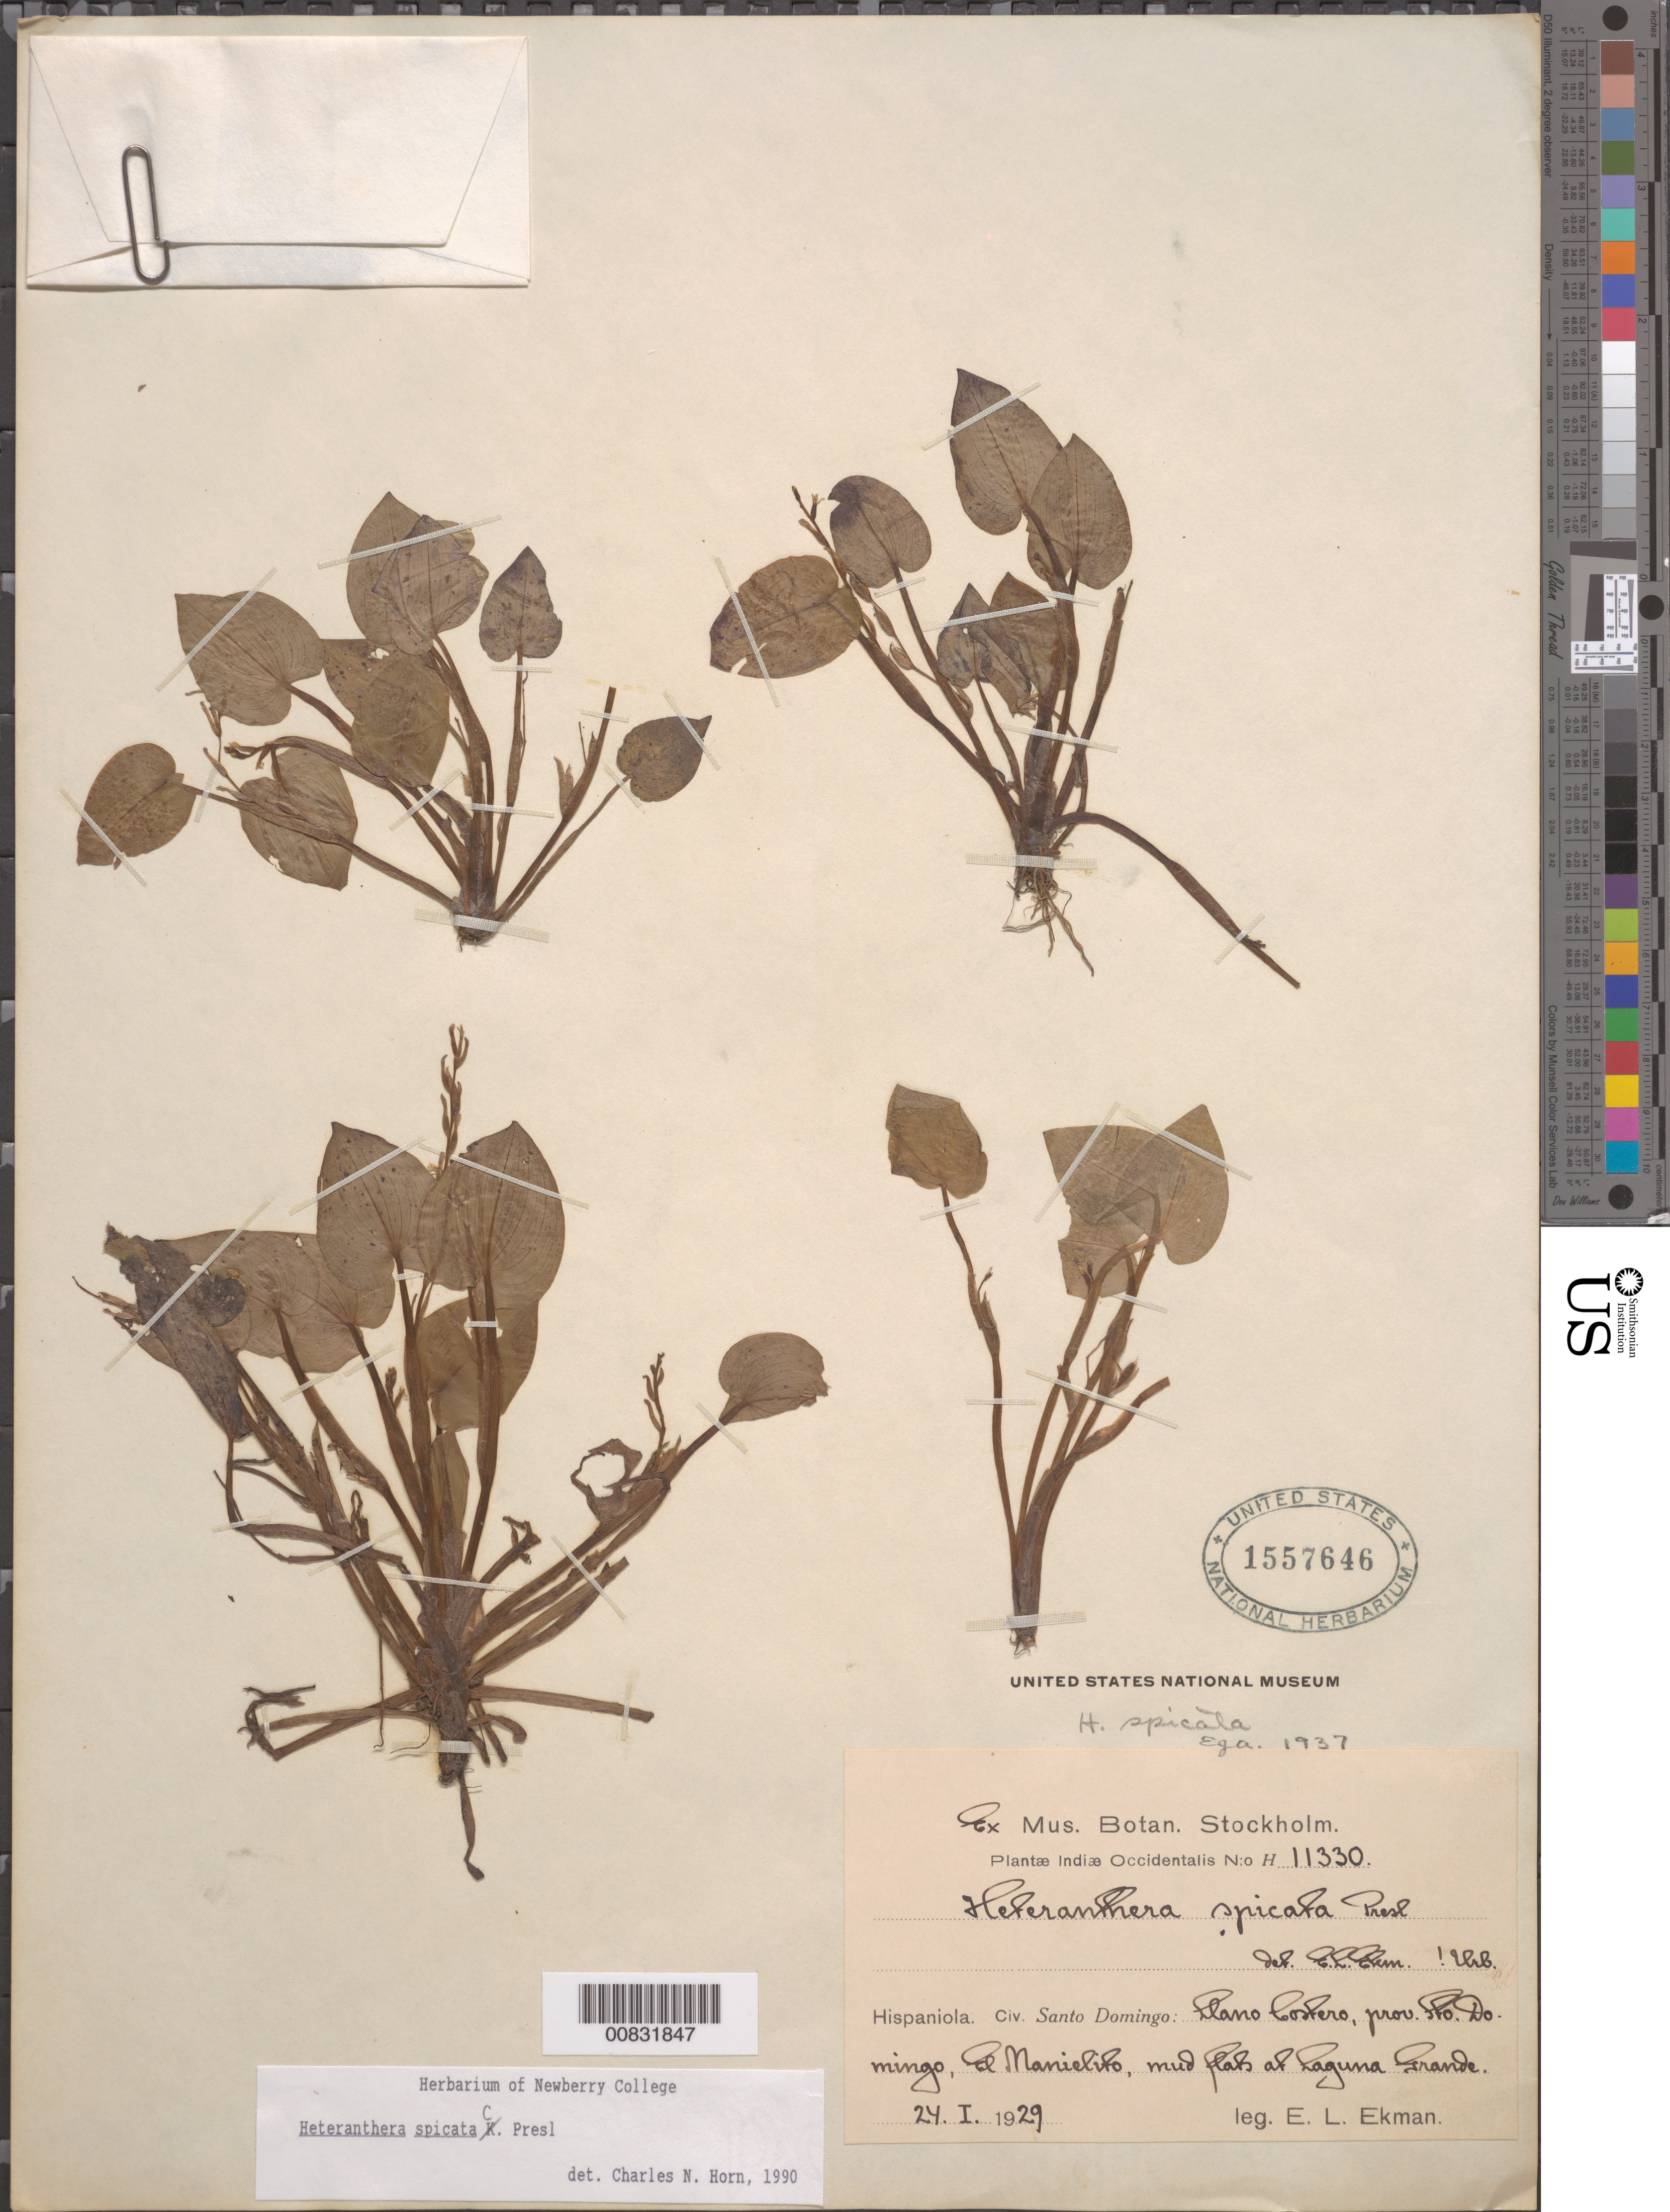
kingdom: Plantae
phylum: Tracheophyta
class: Liliopsida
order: Commelinales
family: Pontederiaceae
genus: Heteranthera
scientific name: Heteranthera spicata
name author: C. Presl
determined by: Horn, Charles N.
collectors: E. L. Ekman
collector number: H 11330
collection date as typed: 24 Jan 1929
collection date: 1929-01-24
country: Dominican Republic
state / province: Distrito Nacional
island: Hispaniola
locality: Plano Costero, Prov. Sto. Domingo, El Manielito. Mud flats at Laguna Grande.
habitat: Mud flats.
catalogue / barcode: US 1557646